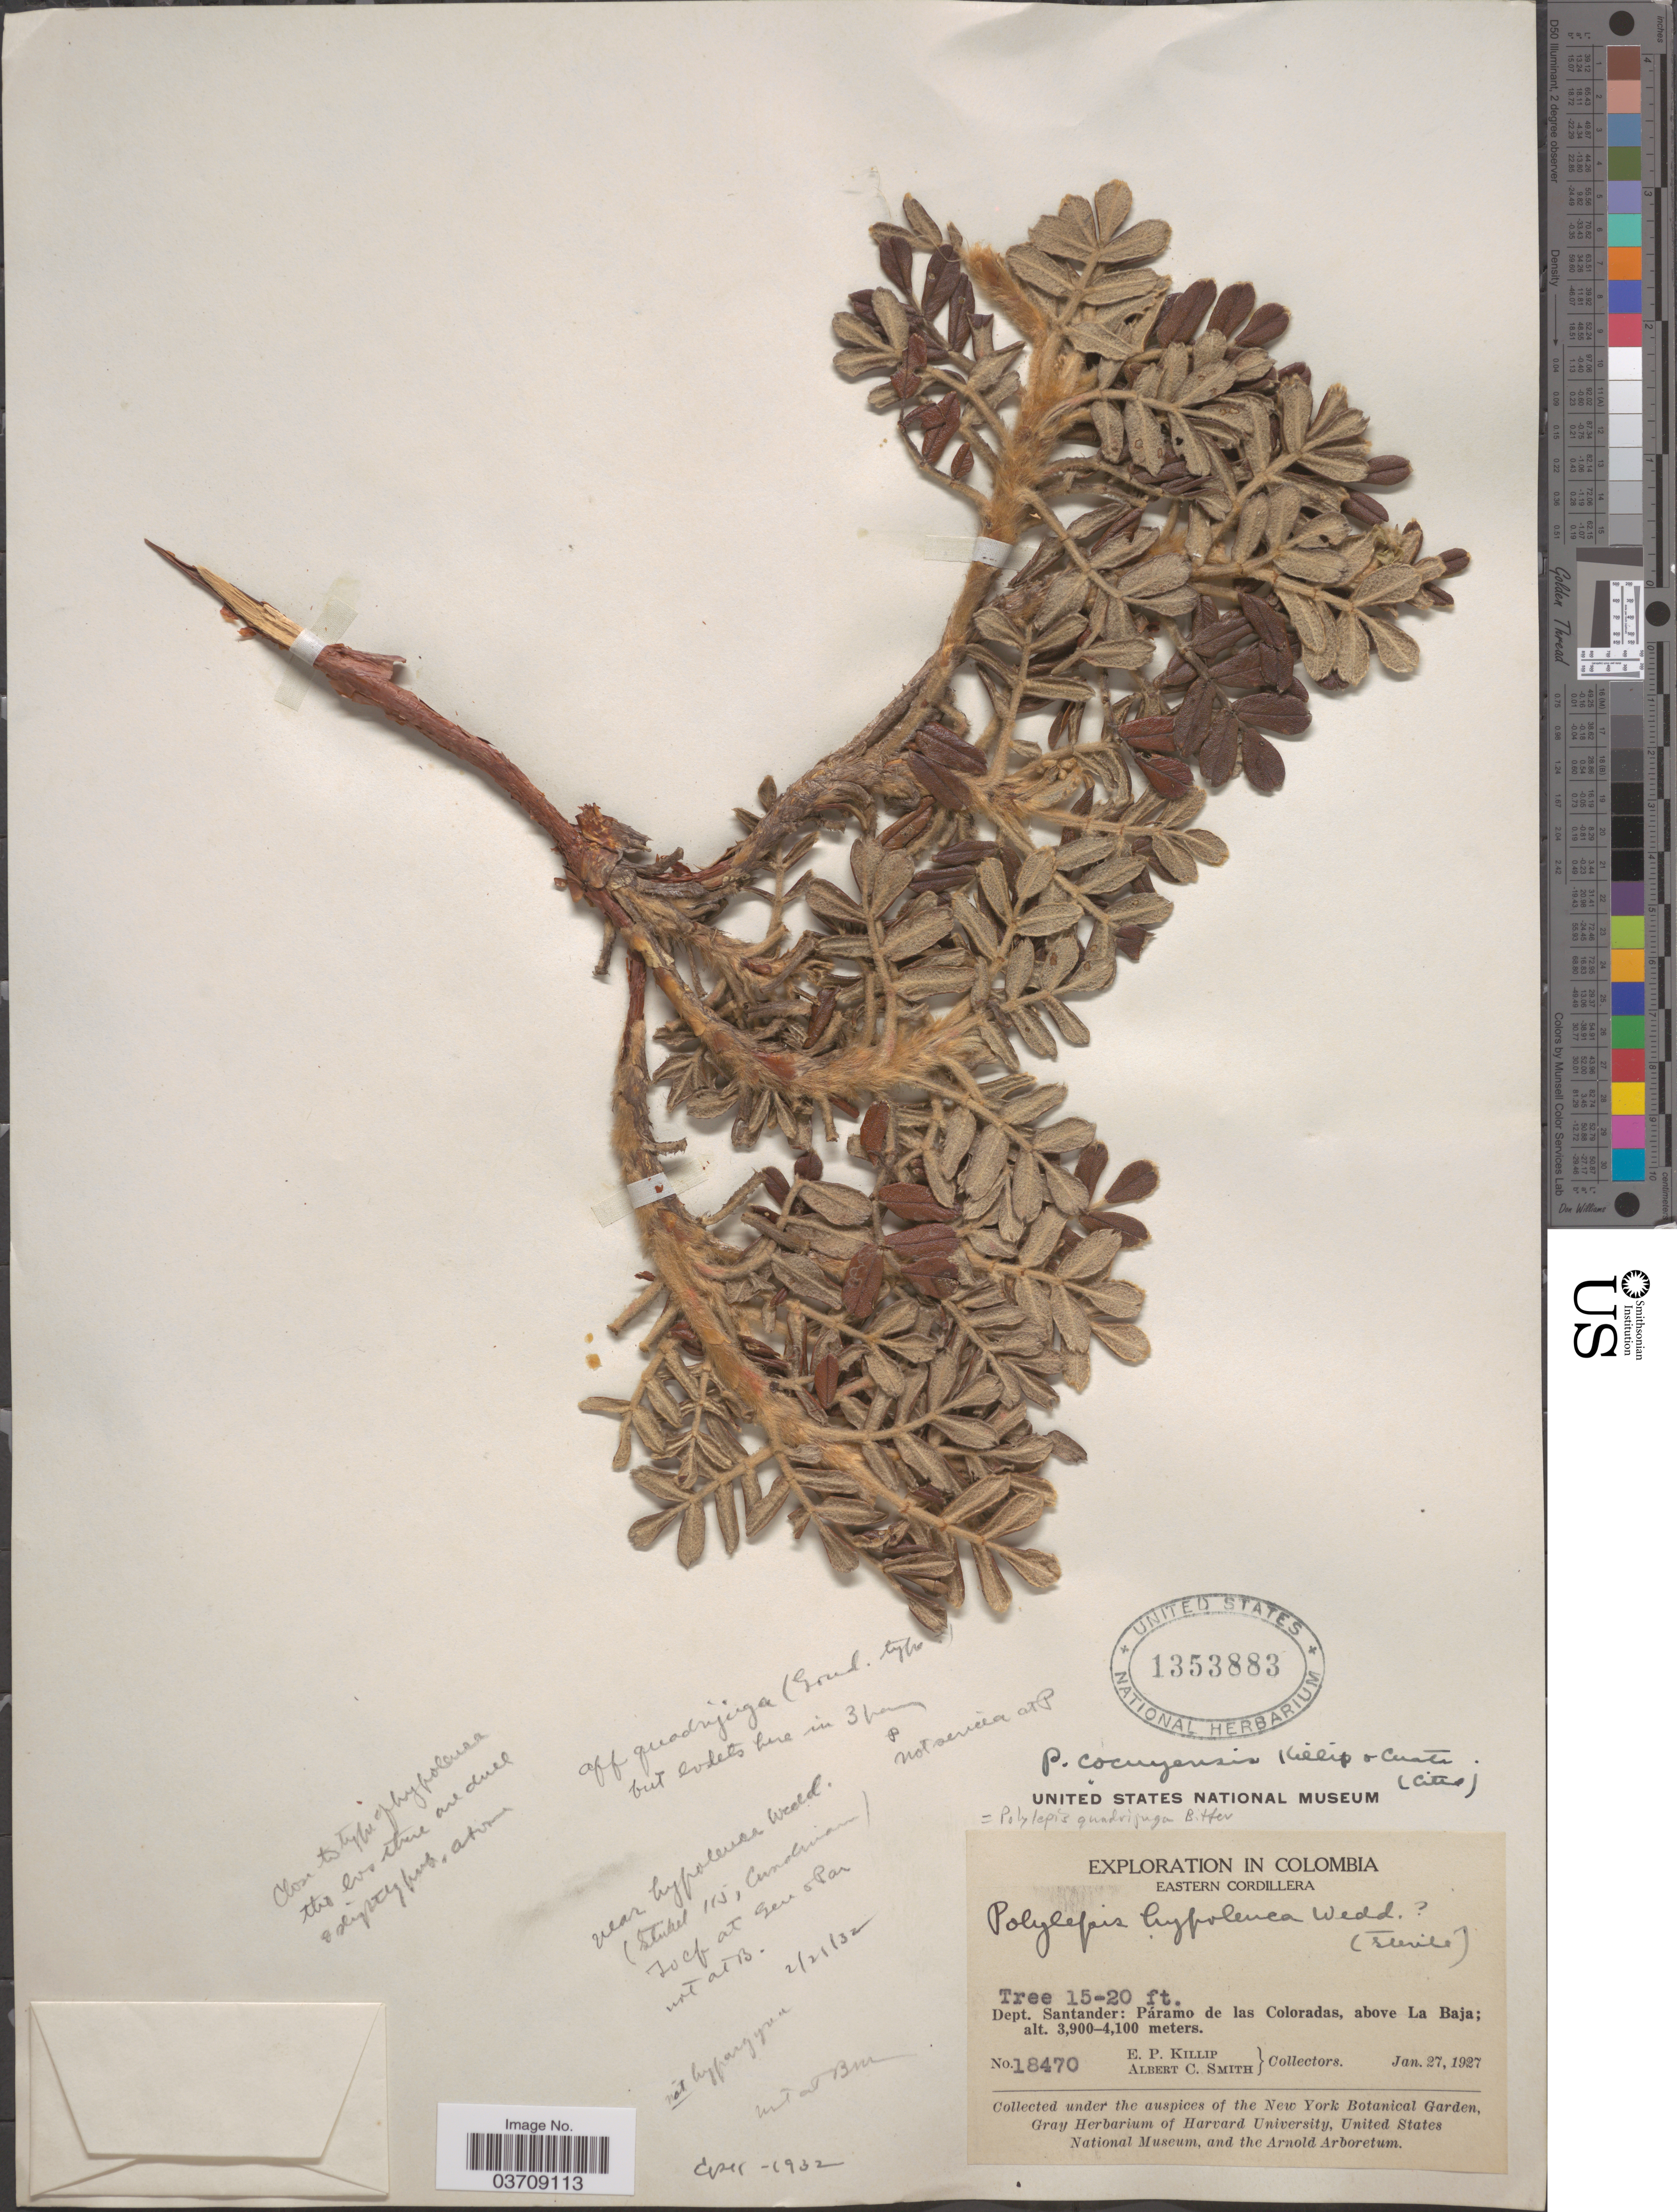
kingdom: Plantae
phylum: Tracheophyta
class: Magnoliopsida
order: Rosales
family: Rosaceae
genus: Polylepis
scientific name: Polylepis quadrijuga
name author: Bitter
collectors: E. P. Killip & A. C. Smith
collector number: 18470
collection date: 1927-01-27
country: Colombia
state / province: Santander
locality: Eastern Cordillera. Dept. Santander: Páramo de las Colorados, above La Baja.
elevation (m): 3900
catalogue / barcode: US 1353883